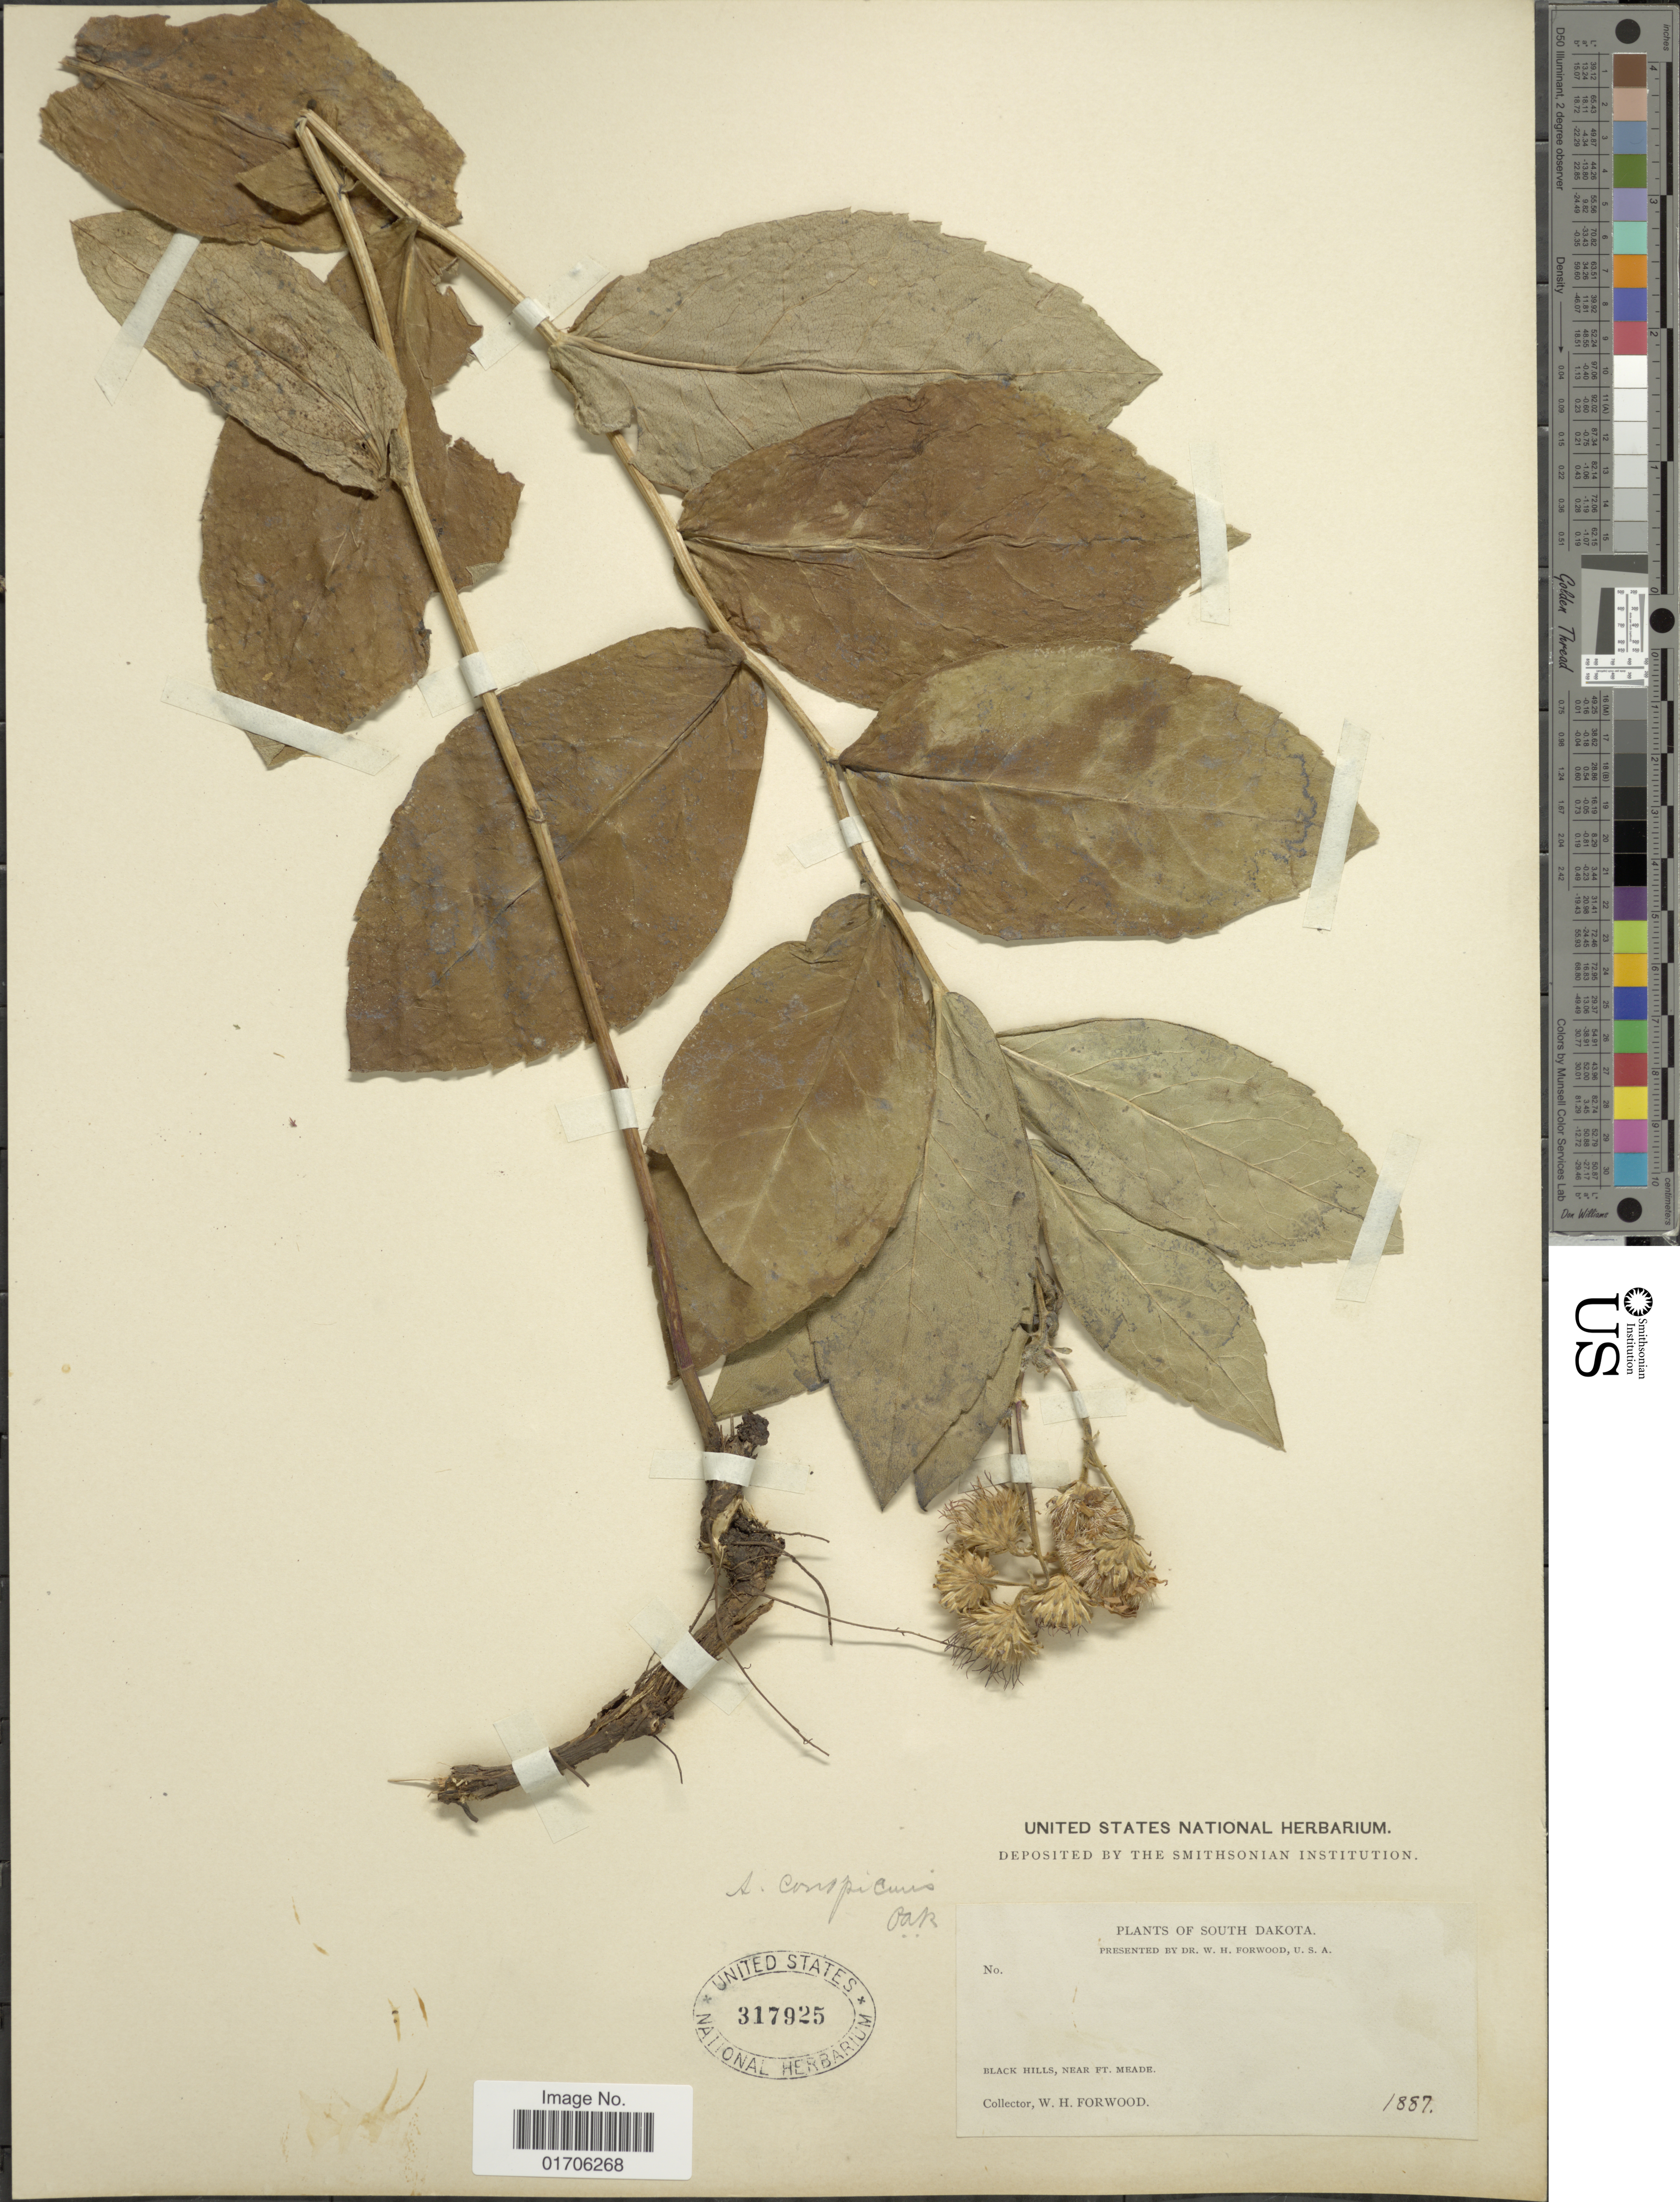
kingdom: Plantae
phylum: Tracheophyta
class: Magnoliopsida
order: Asterales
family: Asteraceae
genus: Eurybia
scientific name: Eurybia conspicua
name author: (Lindl.) G.L. Nesom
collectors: W. Forwood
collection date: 1887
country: United States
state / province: South Dakota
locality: South Dakota. Black Hills, near Ft. Meade.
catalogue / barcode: US 317925